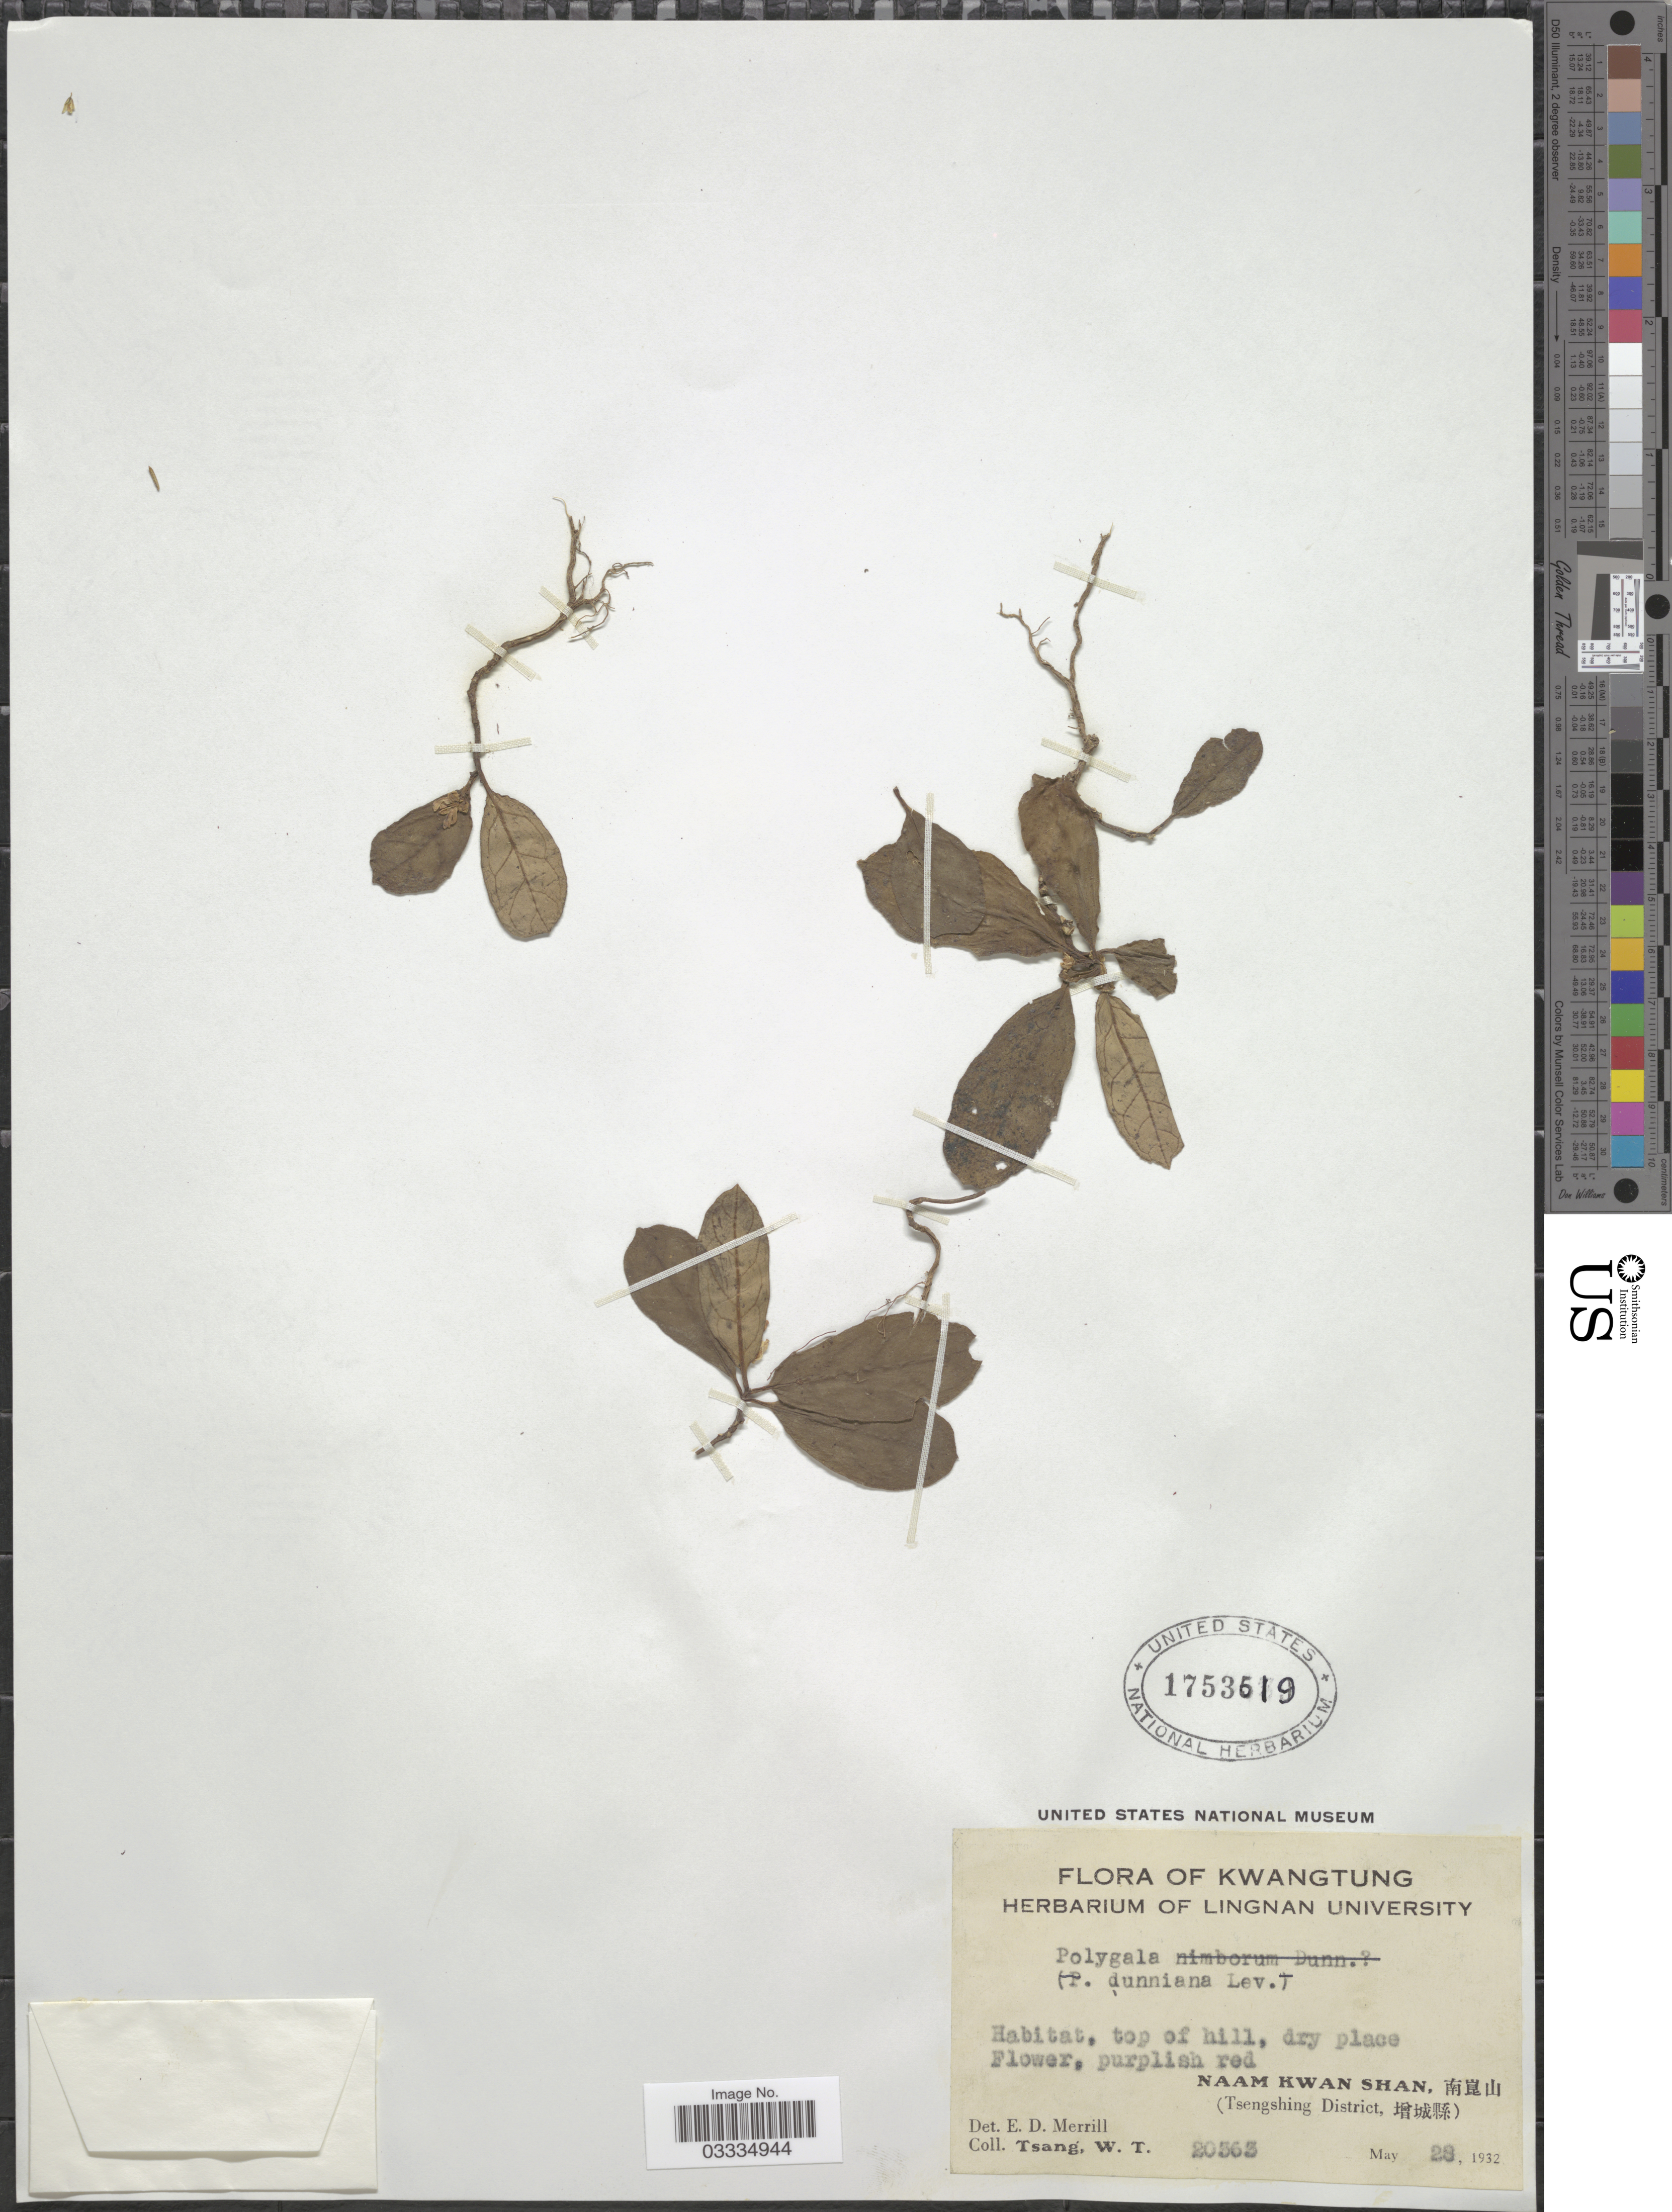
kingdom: Plantae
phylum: Tracheophyta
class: Magnoliopsida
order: Fabales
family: Polygalaceae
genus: Polygala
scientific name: Polygala dunniana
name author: H. Lév.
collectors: W. T. Tsang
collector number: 20363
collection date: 1932-05-28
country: China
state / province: Guangdong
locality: Kwangtung. Naam Kwan Shan, X. (Tsengshing District, X).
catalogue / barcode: US 1753619